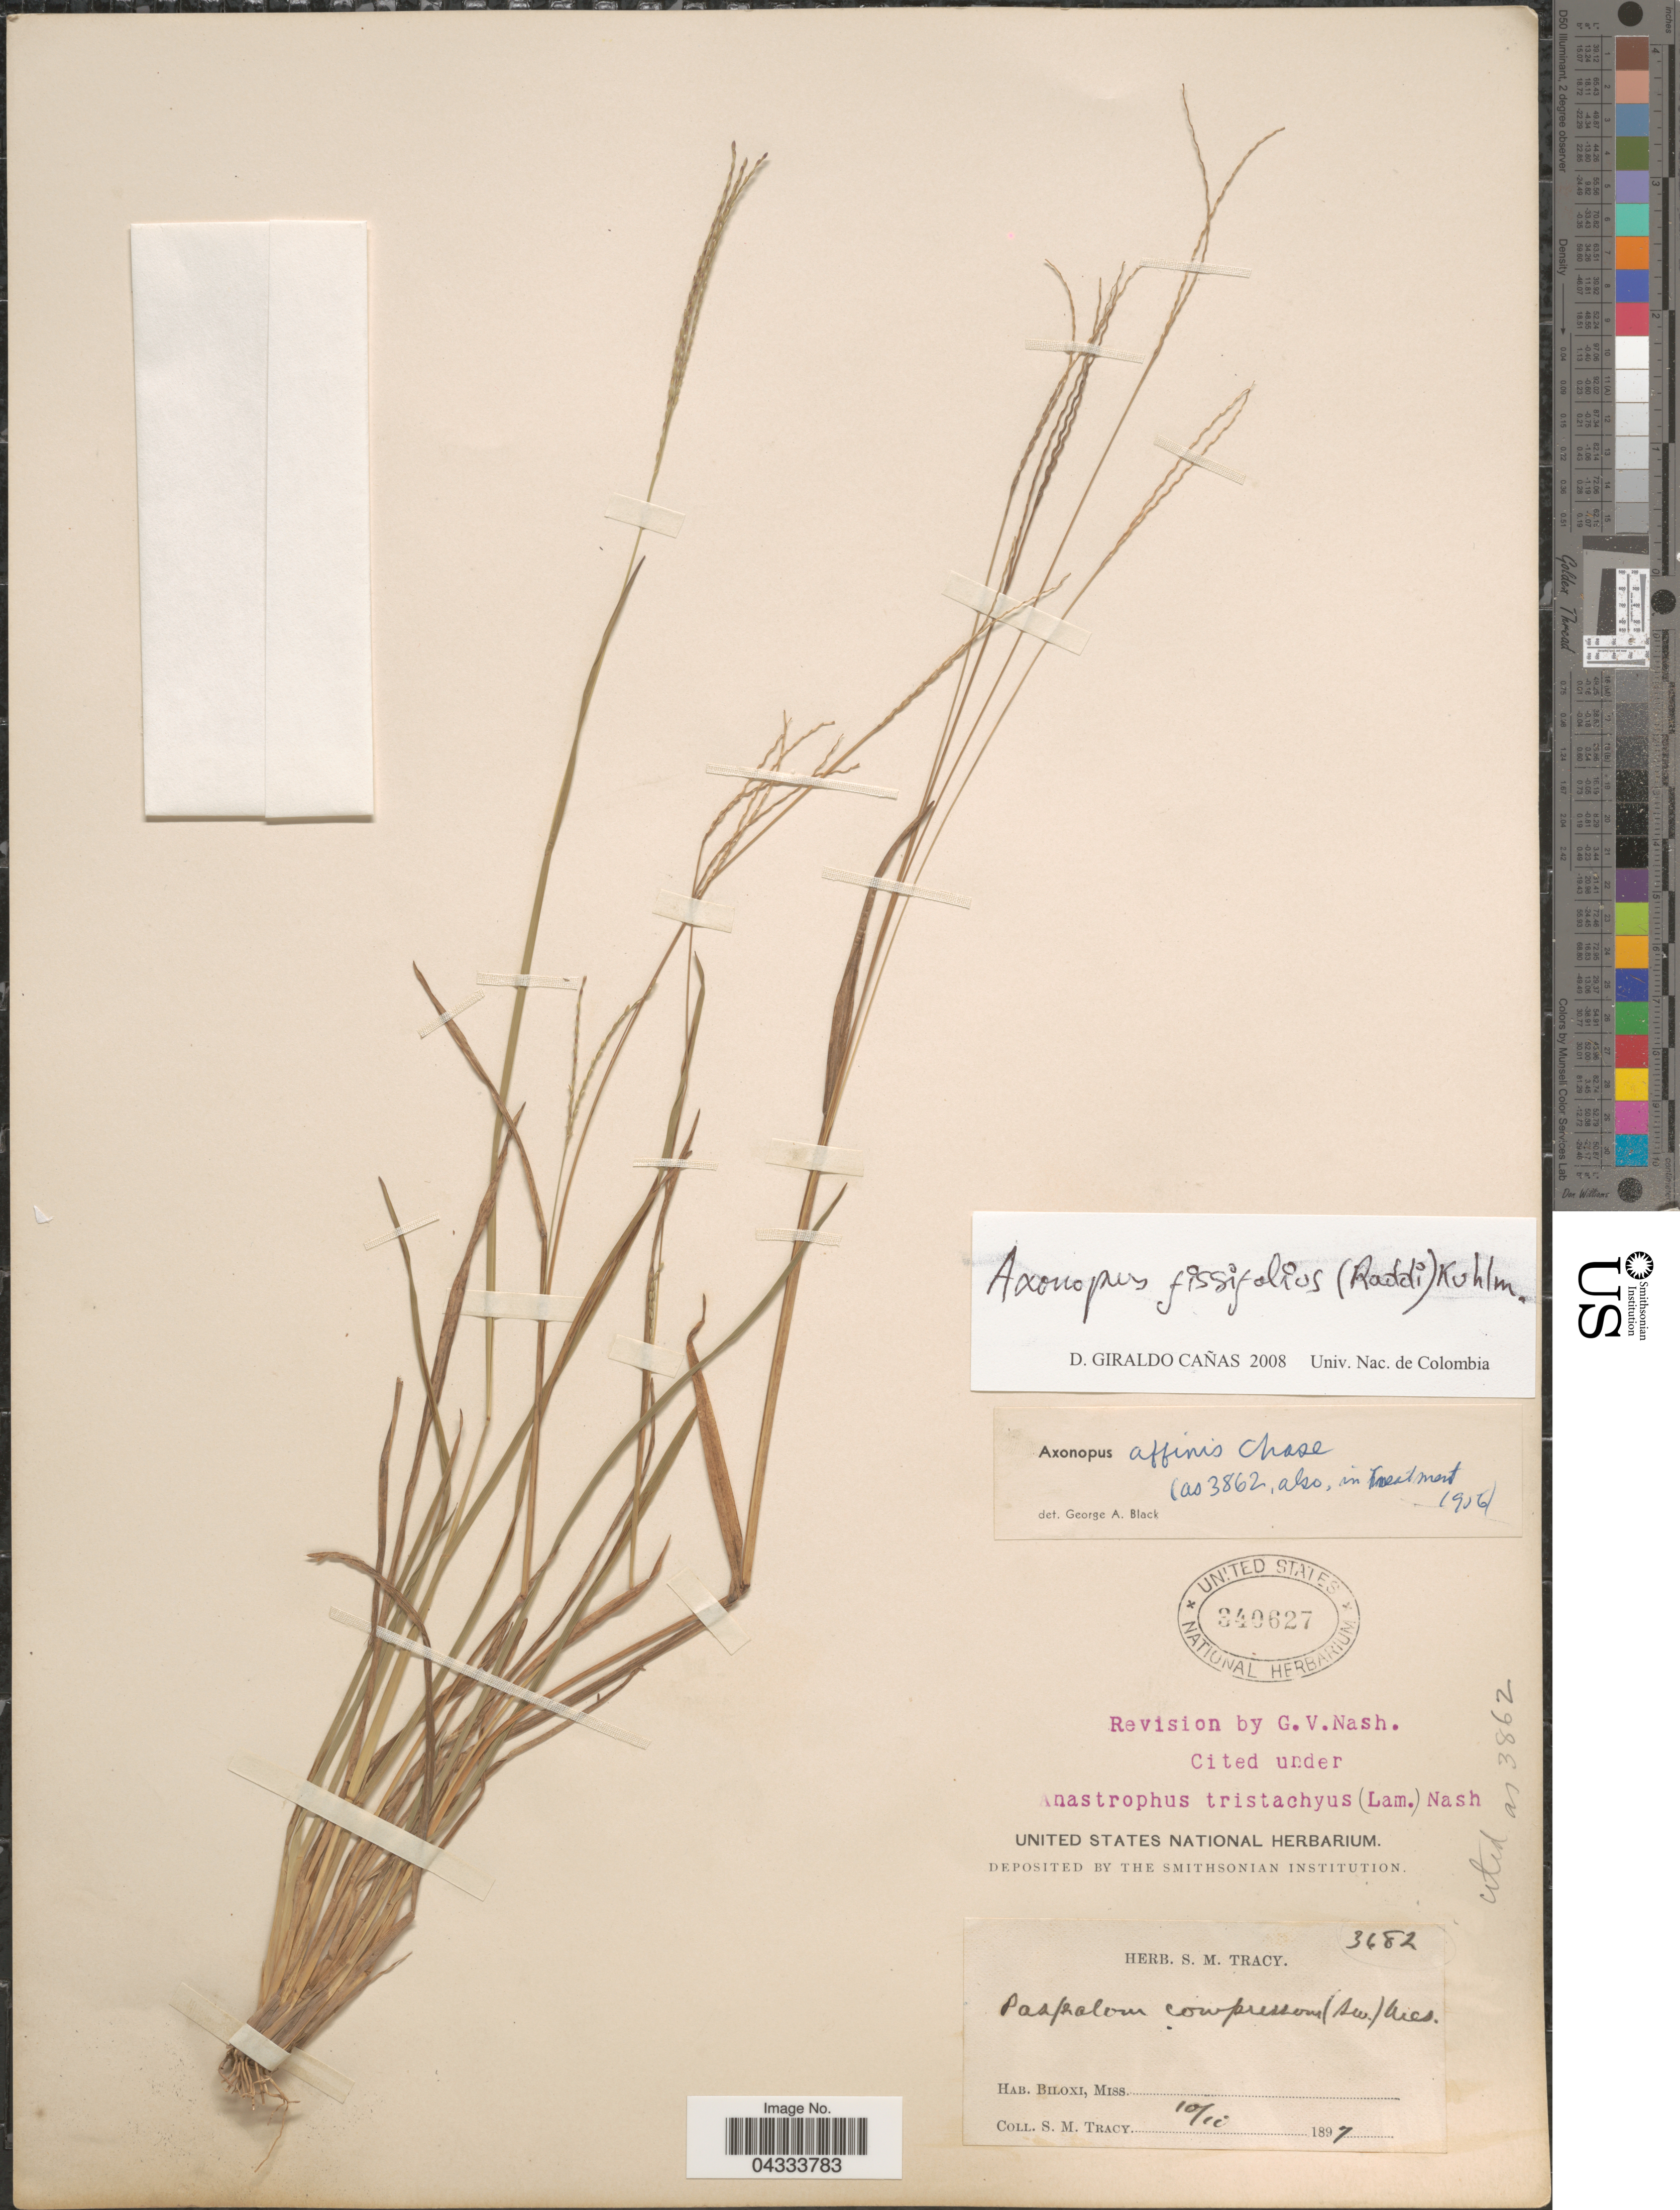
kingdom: Plantae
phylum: Tracheophyta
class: Liliopsida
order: Poales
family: Poaceae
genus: Axonopus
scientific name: Axonopus fissifolius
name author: (Raddi) Kuhlm.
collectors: S. M. Tracy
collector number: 3682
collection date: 1897-10-10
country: United States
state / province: Mississippi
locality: Biloxi.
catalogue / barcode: US 340627